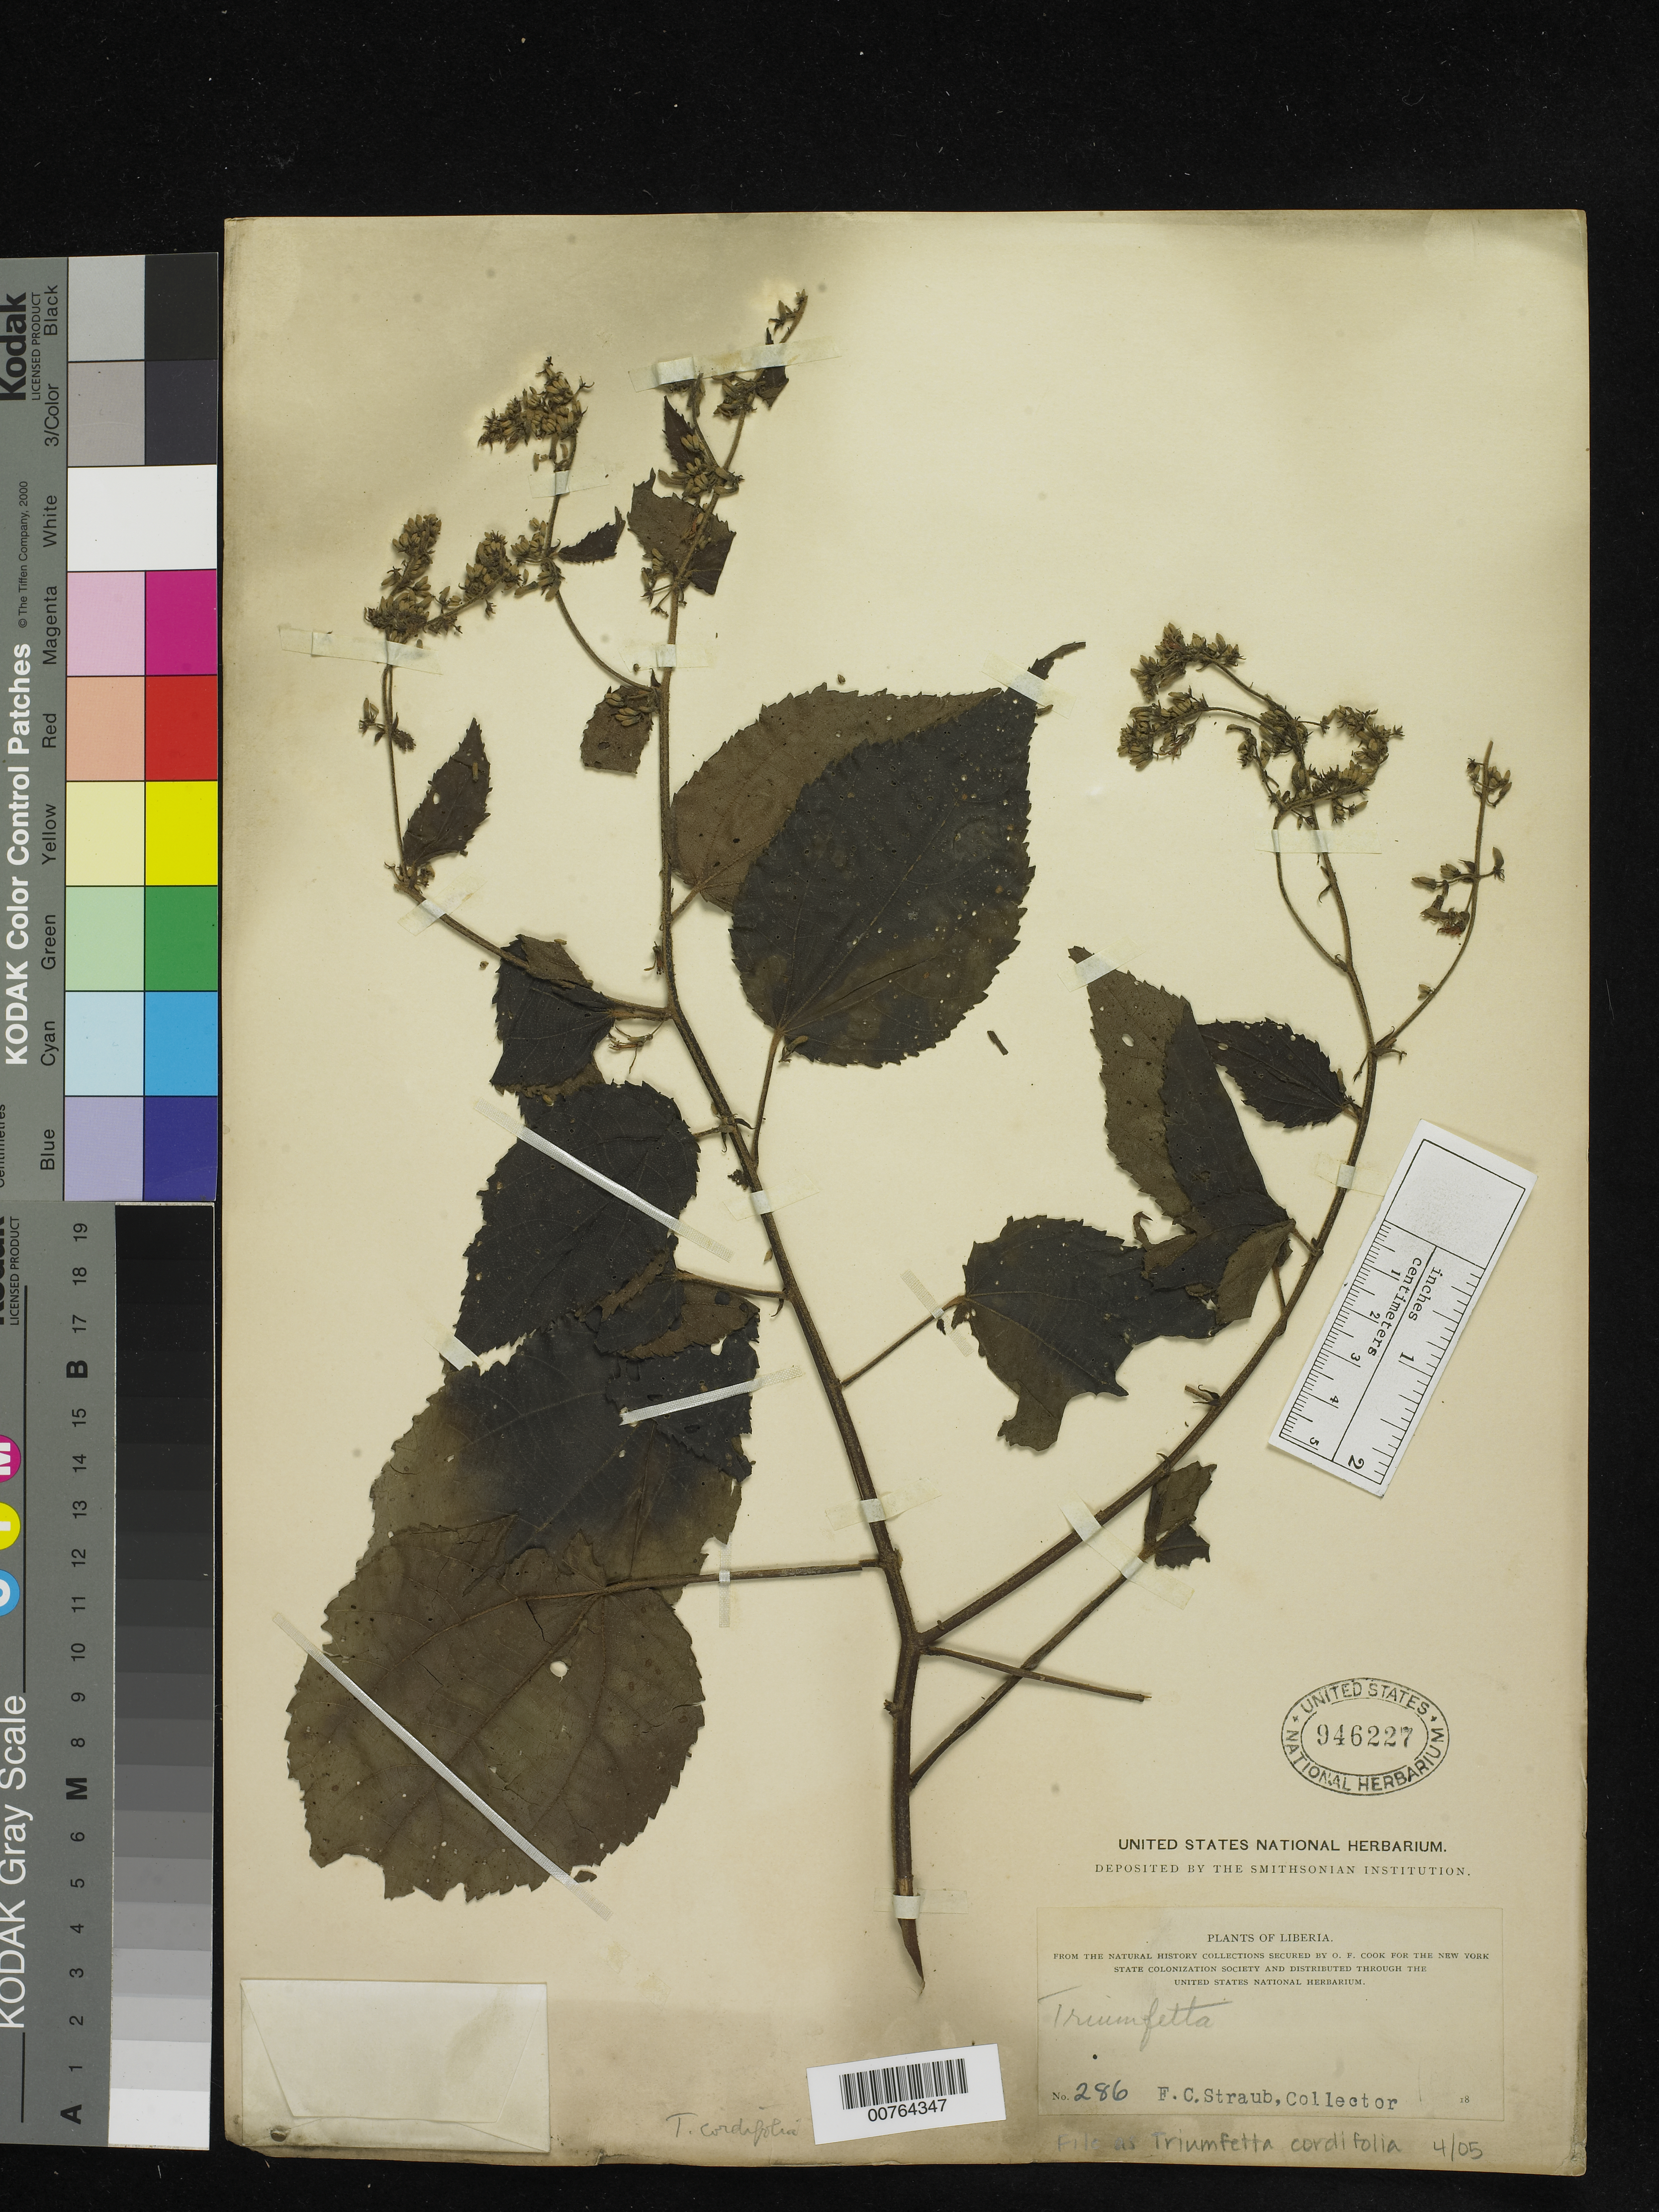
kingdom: Plantae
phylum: Tracheophyta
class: Magnoliopsida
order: Malvales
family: Malvaceae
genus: Triumfetta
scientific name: Triumfetta cordifolia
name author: A. Rich.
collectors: F. Straub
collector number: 286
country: Liberia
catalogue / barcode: US 946227